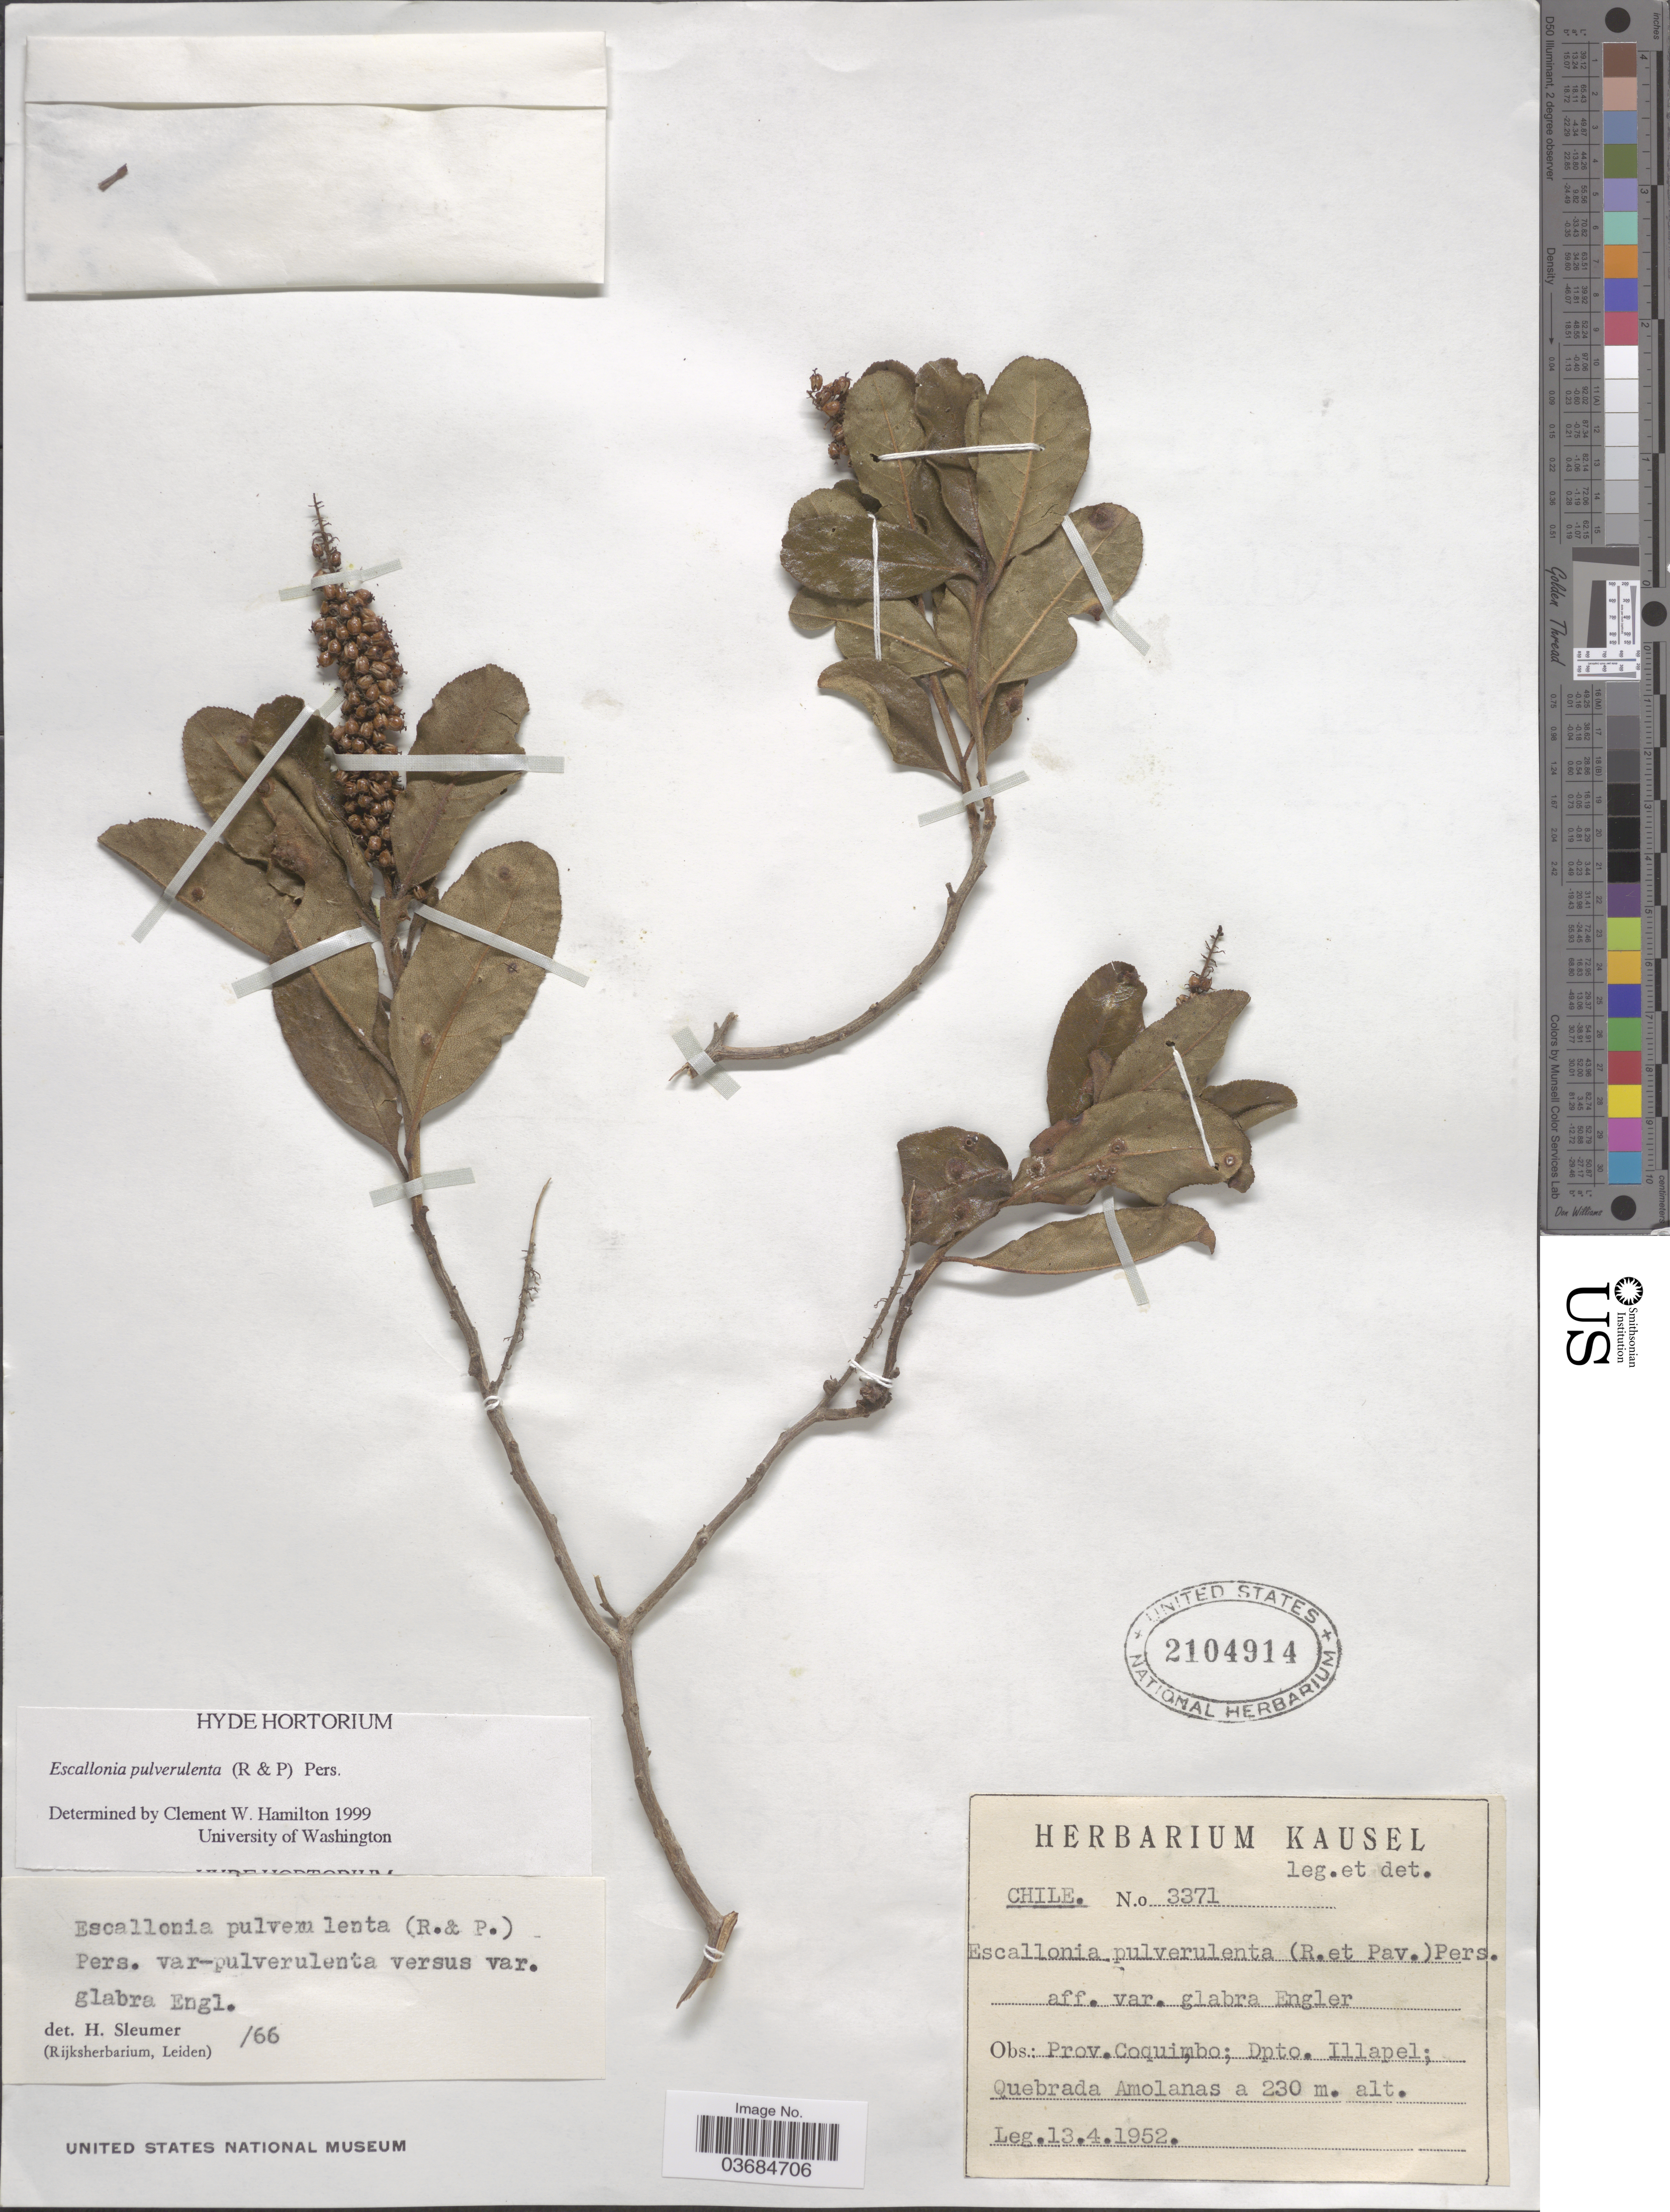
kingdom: Plantae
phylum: Tracheophyta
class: Magnoliopsida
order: Escalloniales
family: Escalloniaceae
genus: Escallonia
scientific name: Escallonia pulverulenta var. pulverulenta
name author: (Ruiz & Pav.) Pers.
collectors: -. Kausel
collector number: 3371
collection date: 1952-04-13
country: Chile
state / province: Coquimbo (IV)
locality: Dpto. Illapel; Quebrada Amolanas.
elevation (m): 230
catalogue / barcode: US 2104914